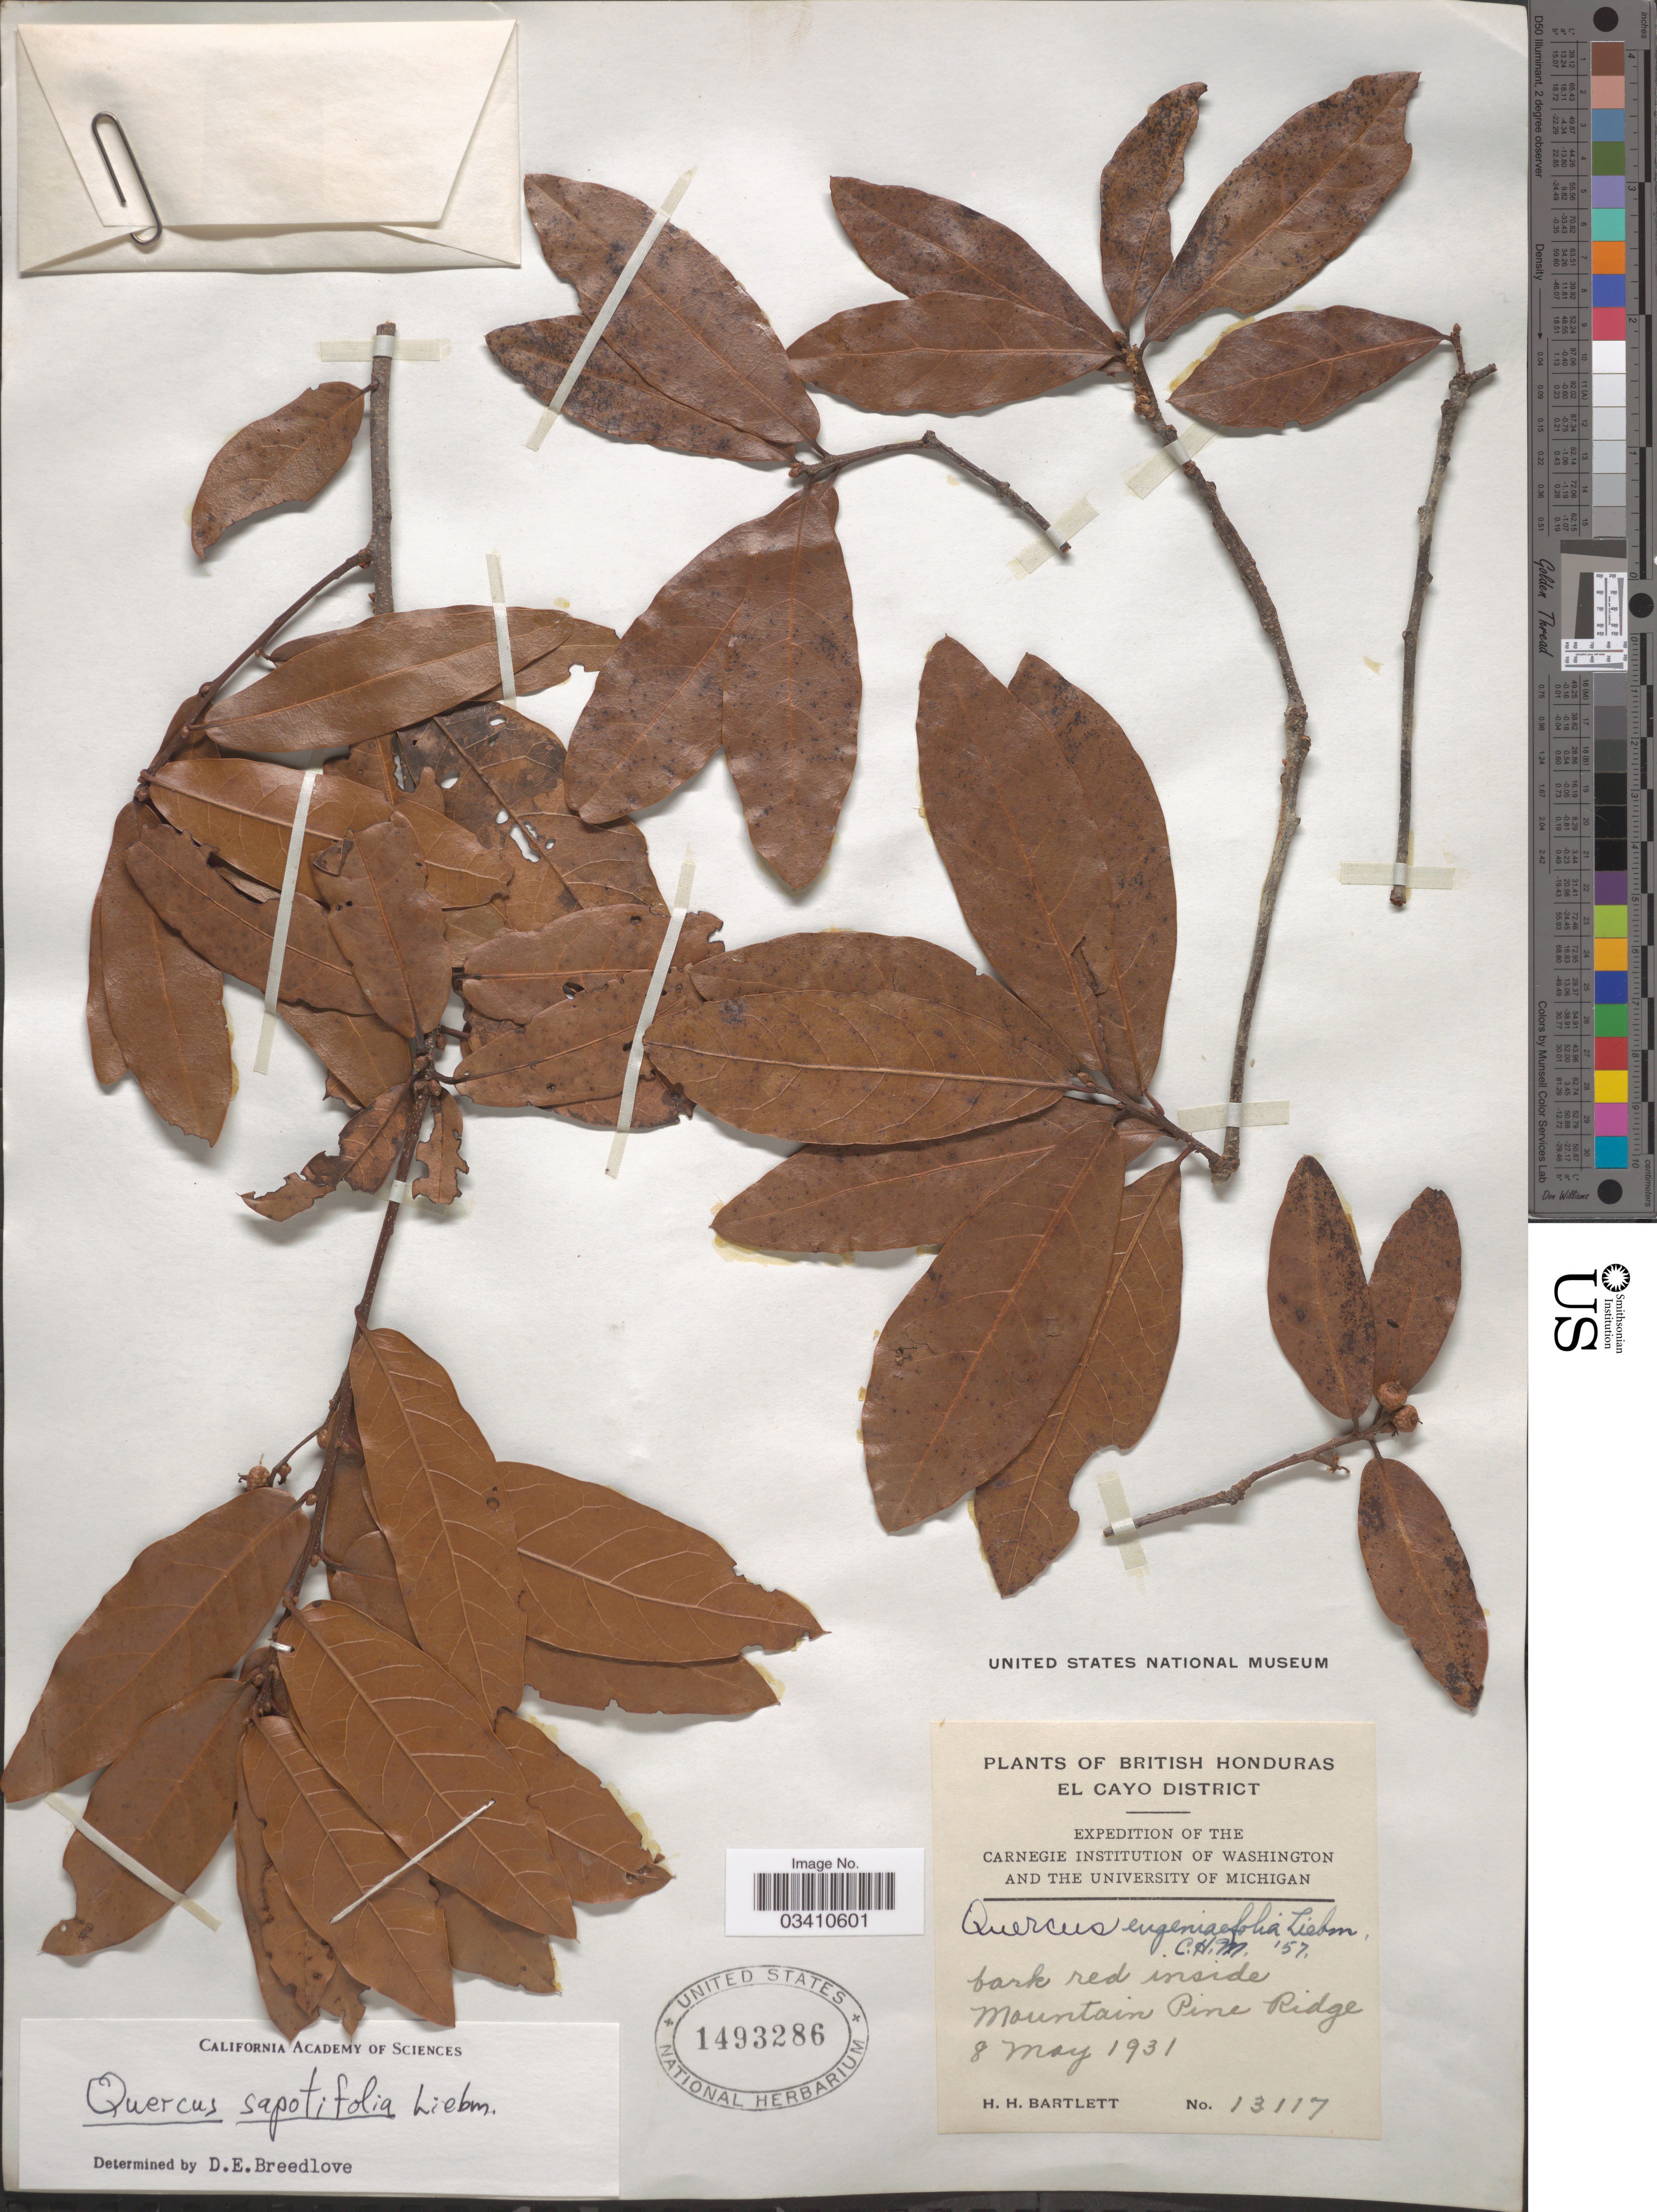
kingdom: Plantae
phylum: Tracheophyta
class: Magnoliopsida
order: Fagales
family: Fagaceae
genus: Quercus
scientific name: Quercus sapotaefolia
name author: Liebm.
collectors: H. H. Bartlett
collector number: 13117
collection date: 1931-05-08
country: Belize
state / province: Cayo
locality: British Honduras. El Cayo District. Mountain Pine Ridge.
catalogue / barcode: US 1493286